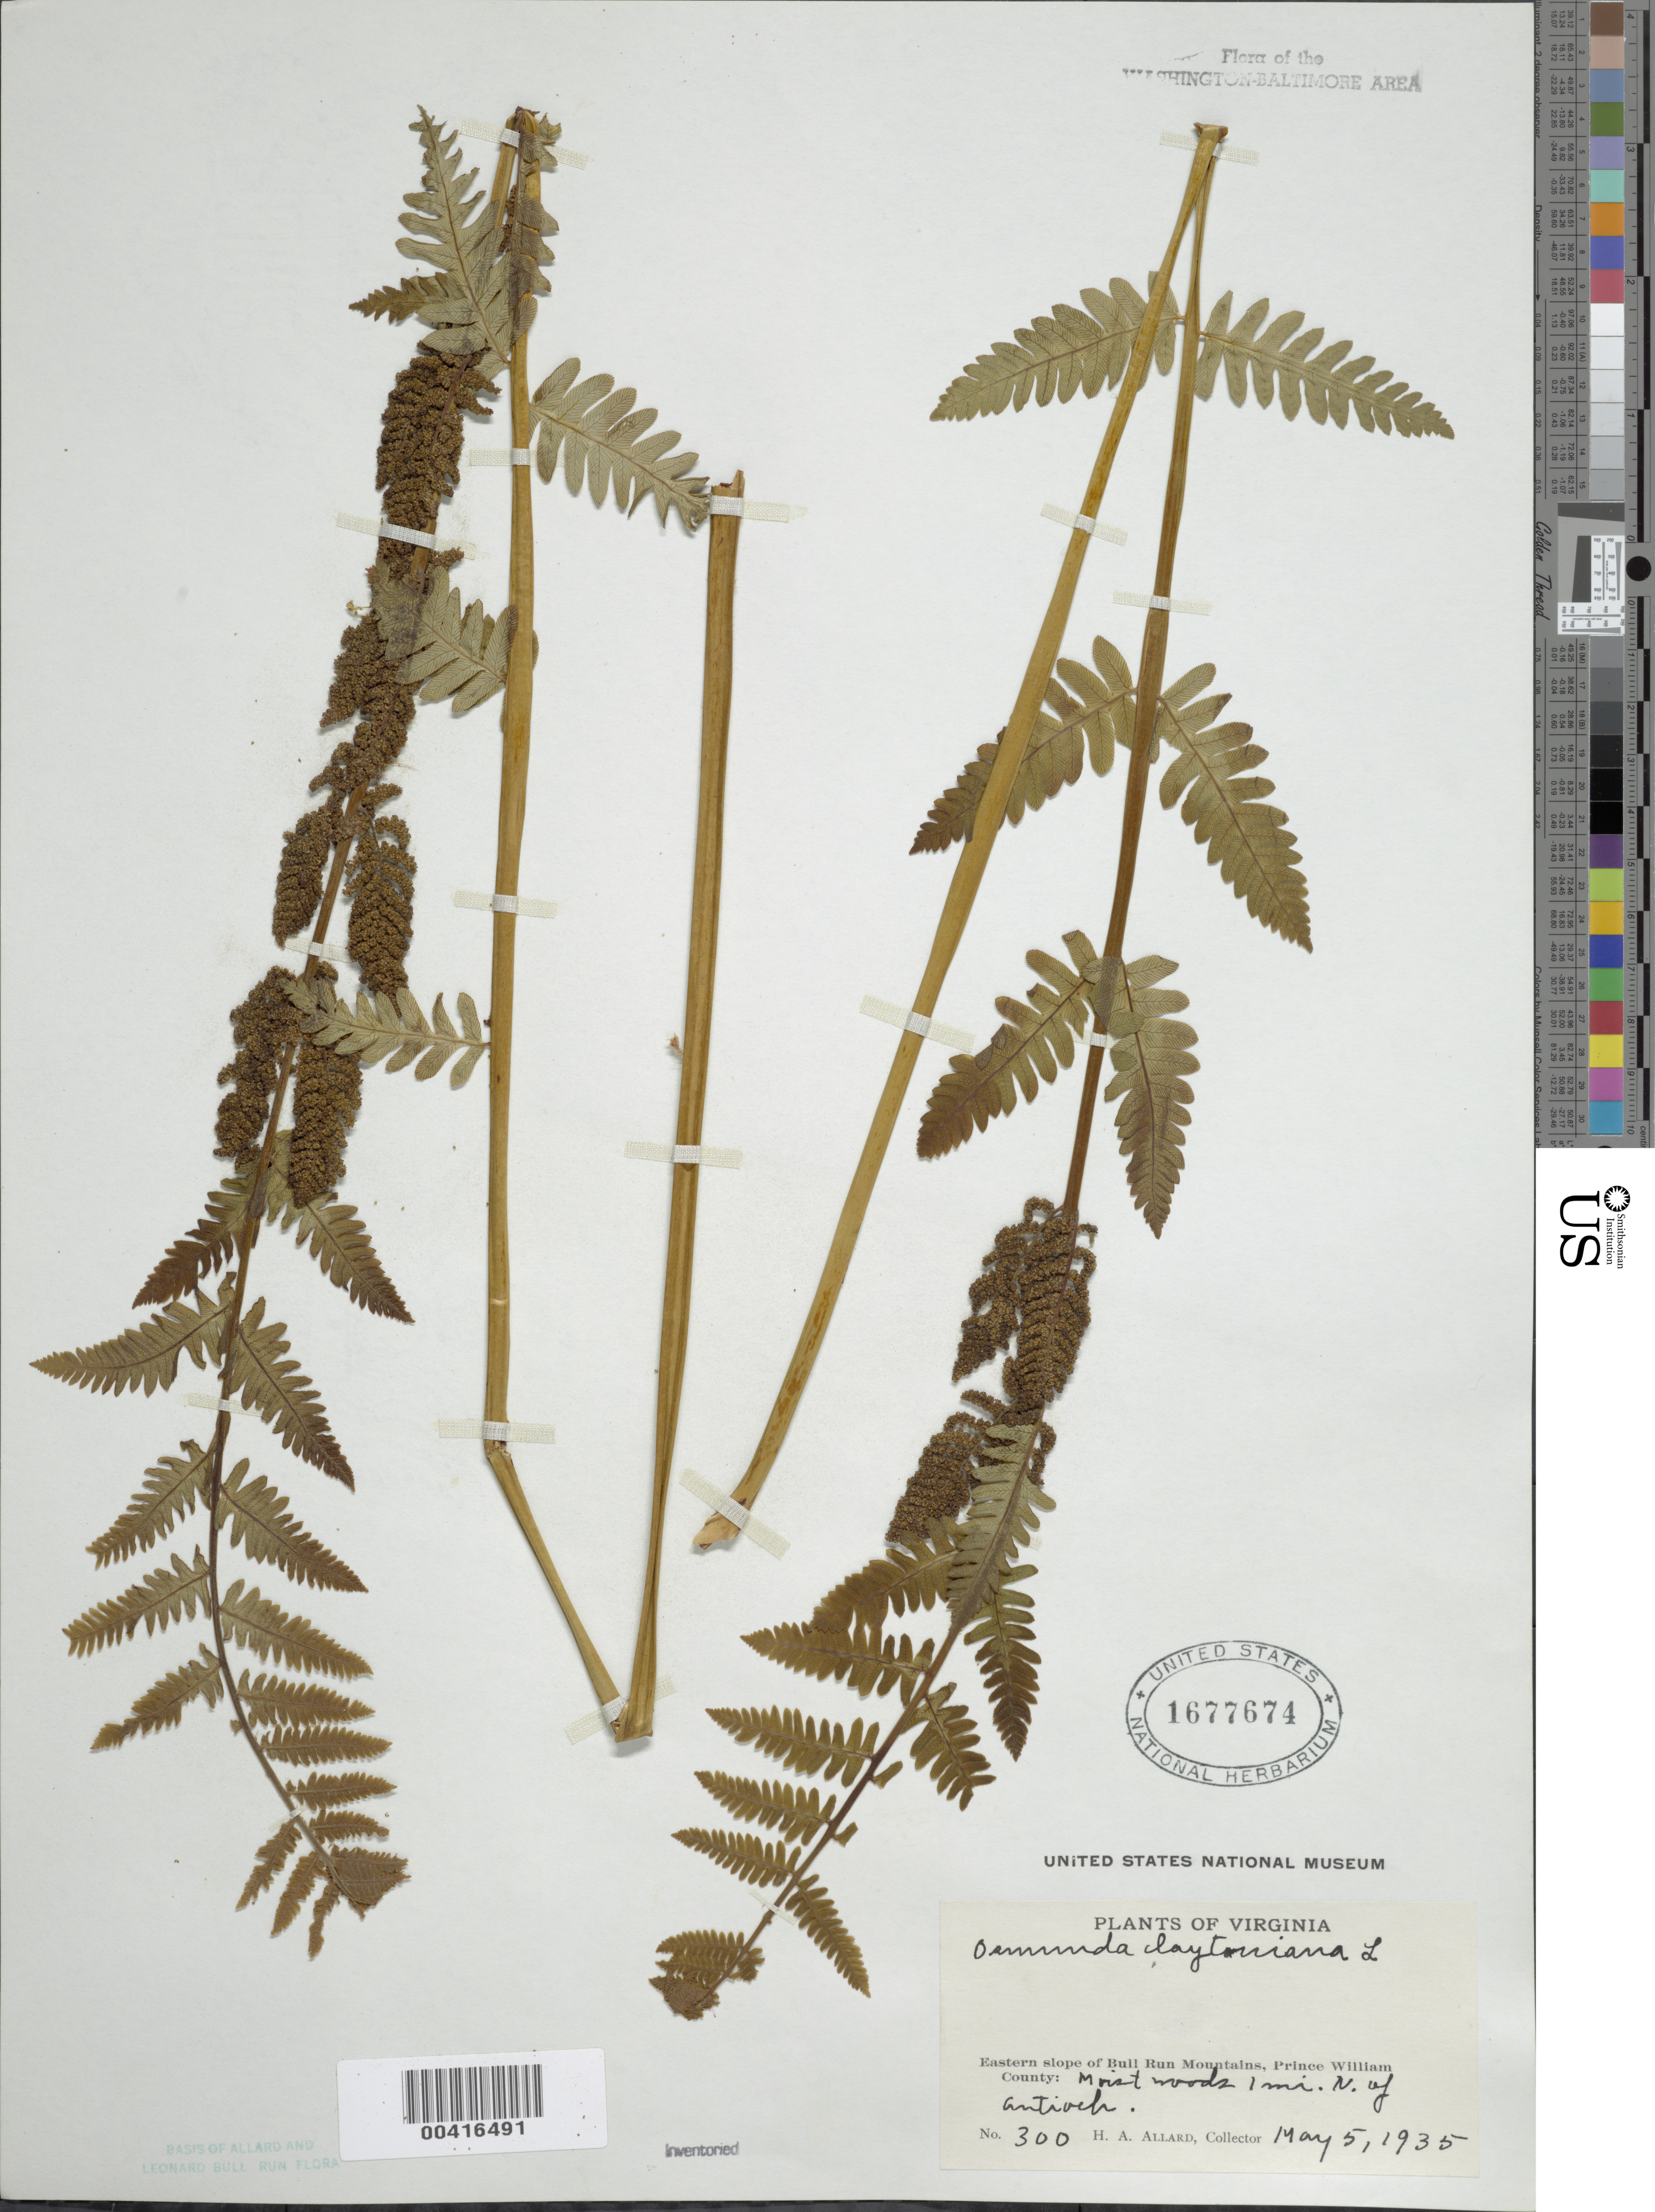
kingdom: Plantae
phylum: Tracheophyta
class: Polypodiopsida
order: Osmundales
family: Osmundaceae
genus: Osmunda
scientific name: Osmunda claytoniana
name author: (L.) Tagawa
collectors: H. A. Allard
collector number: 300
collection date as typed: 05 May 1935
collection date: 1935-05-05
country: United States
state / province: Virginia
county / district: Prince William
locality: North of Antioch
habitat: Moist woods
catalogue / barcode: US 1677674